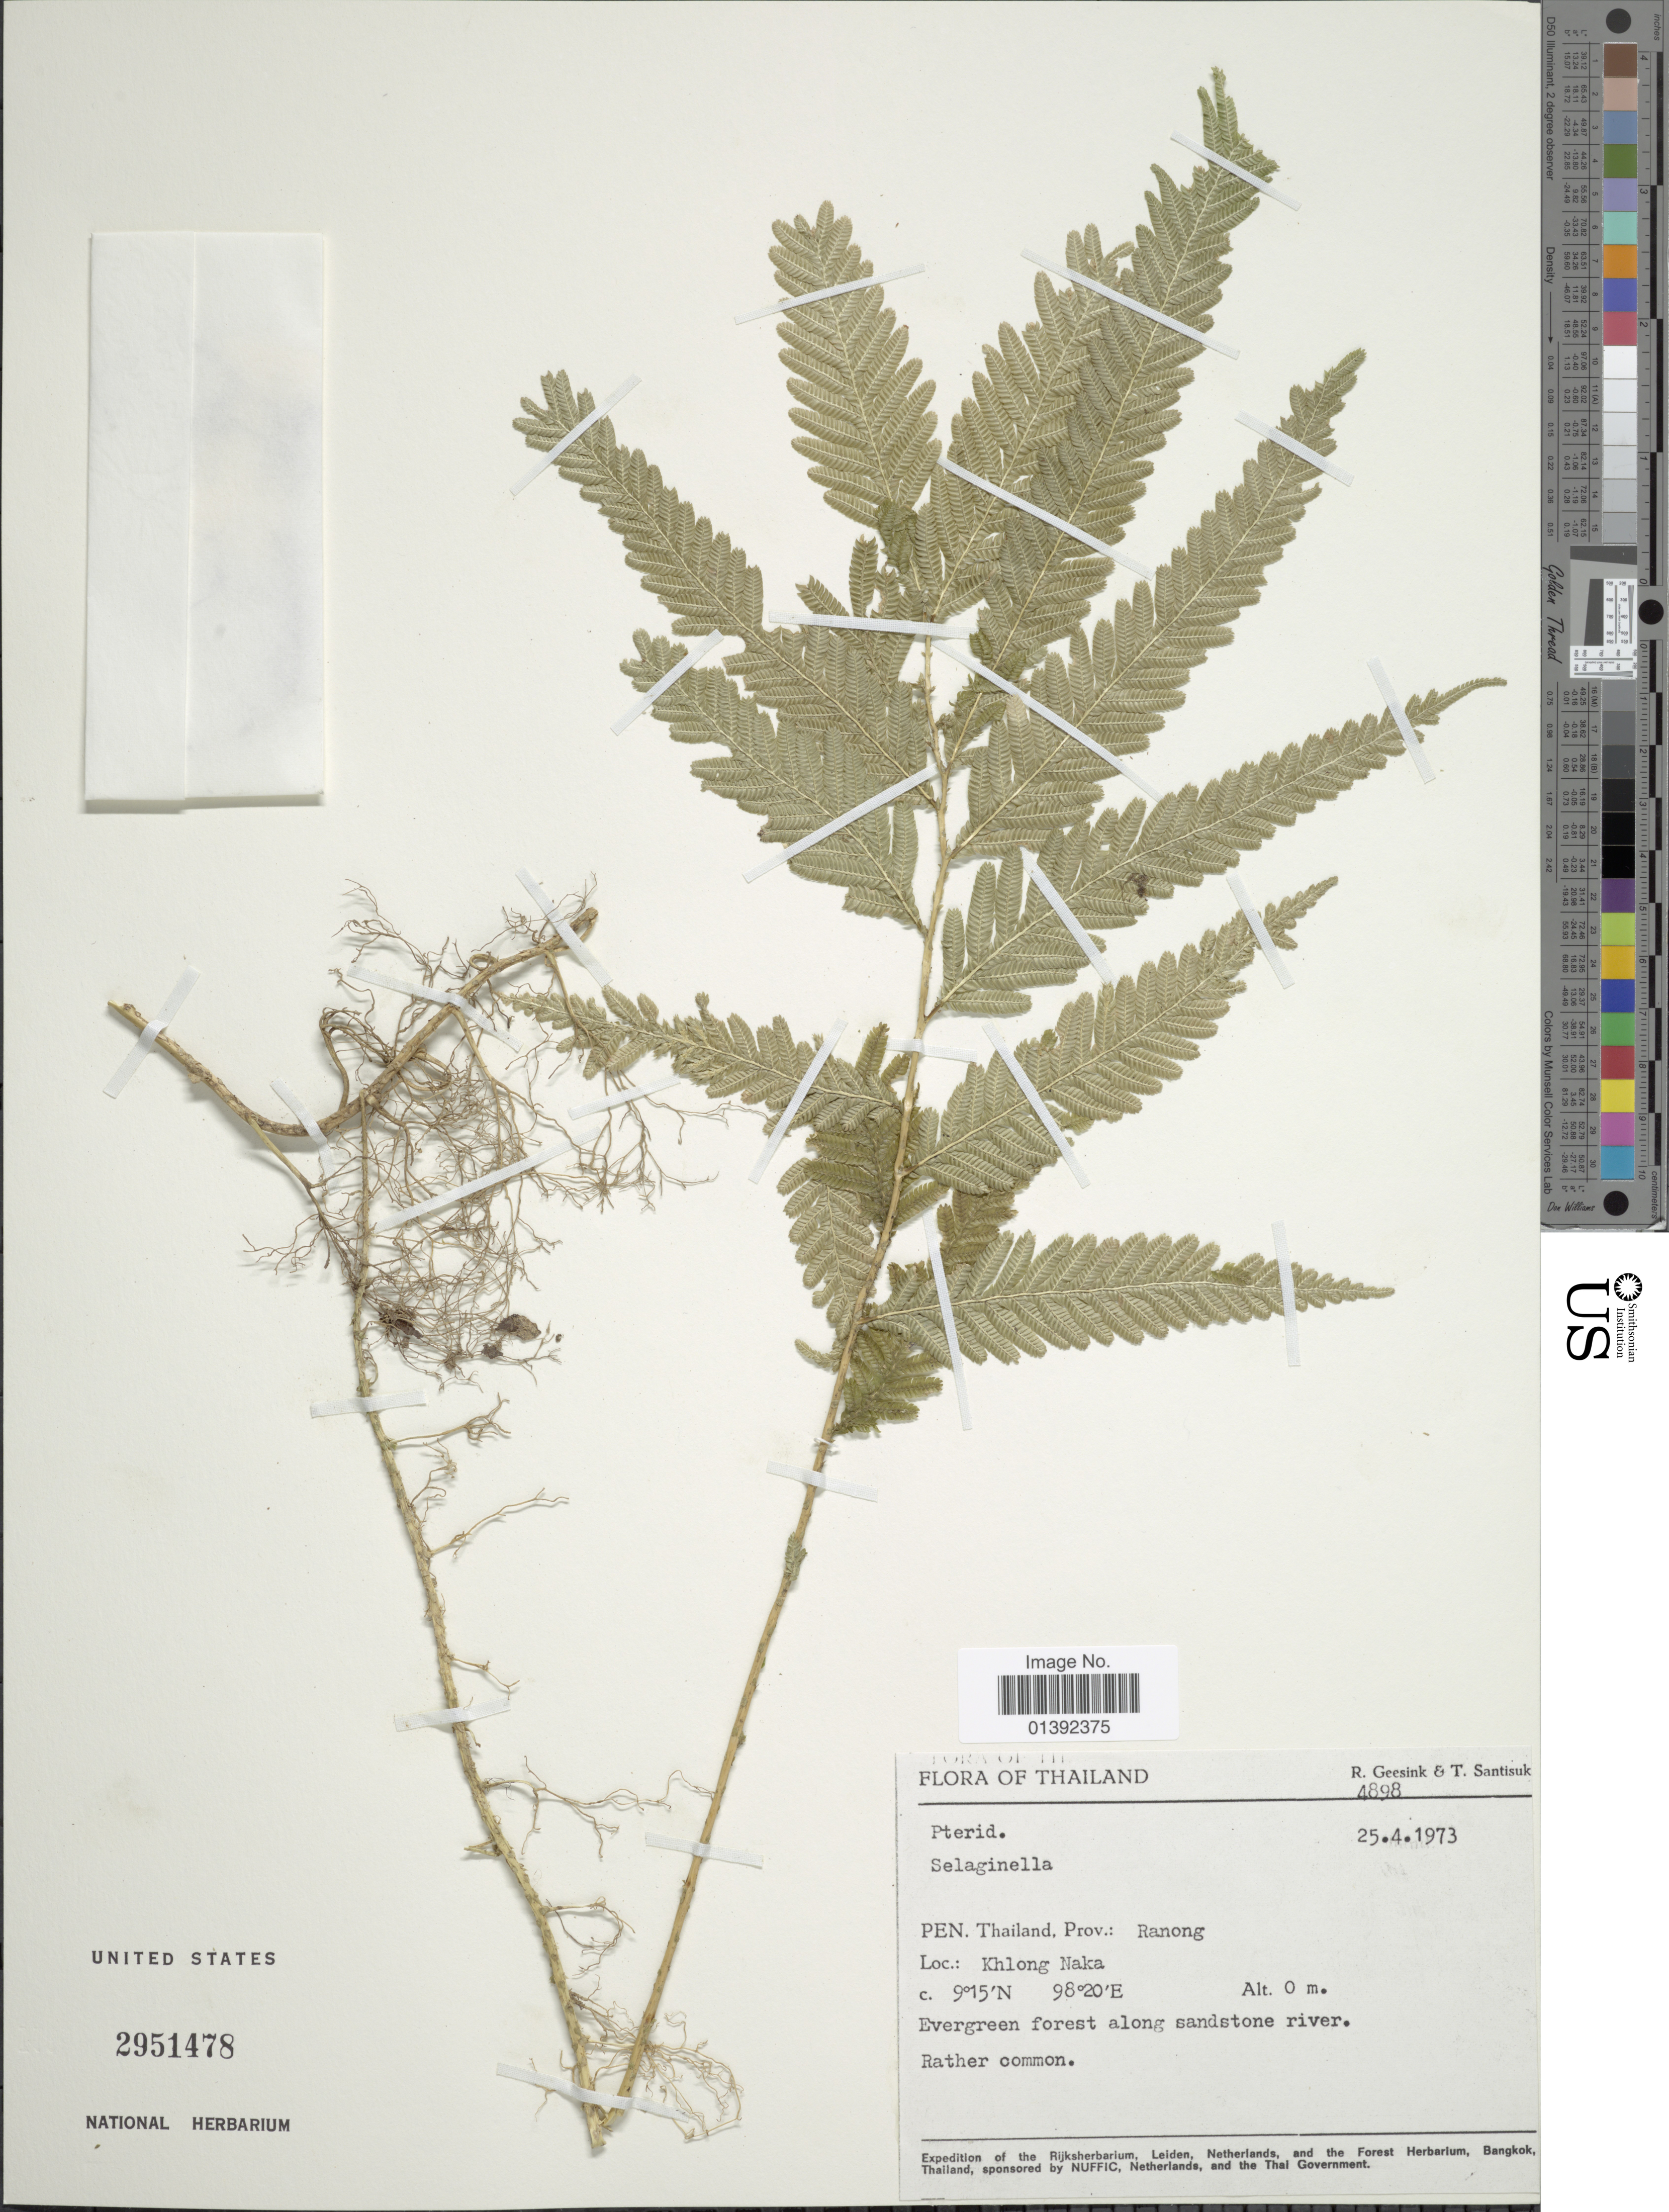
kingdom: Plantae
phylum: Tracheophyta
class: Lycopodiopsida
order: Selaginellales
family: Selaginellaceae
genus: Selaginella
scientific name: Selaginella sp.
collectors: R. Geesink & T. Santisuk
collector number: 4898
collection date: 1973-04-25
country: Thailand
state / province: Ranong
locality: Pen. Khlong Naka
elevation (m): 0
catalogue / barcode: US 2951478